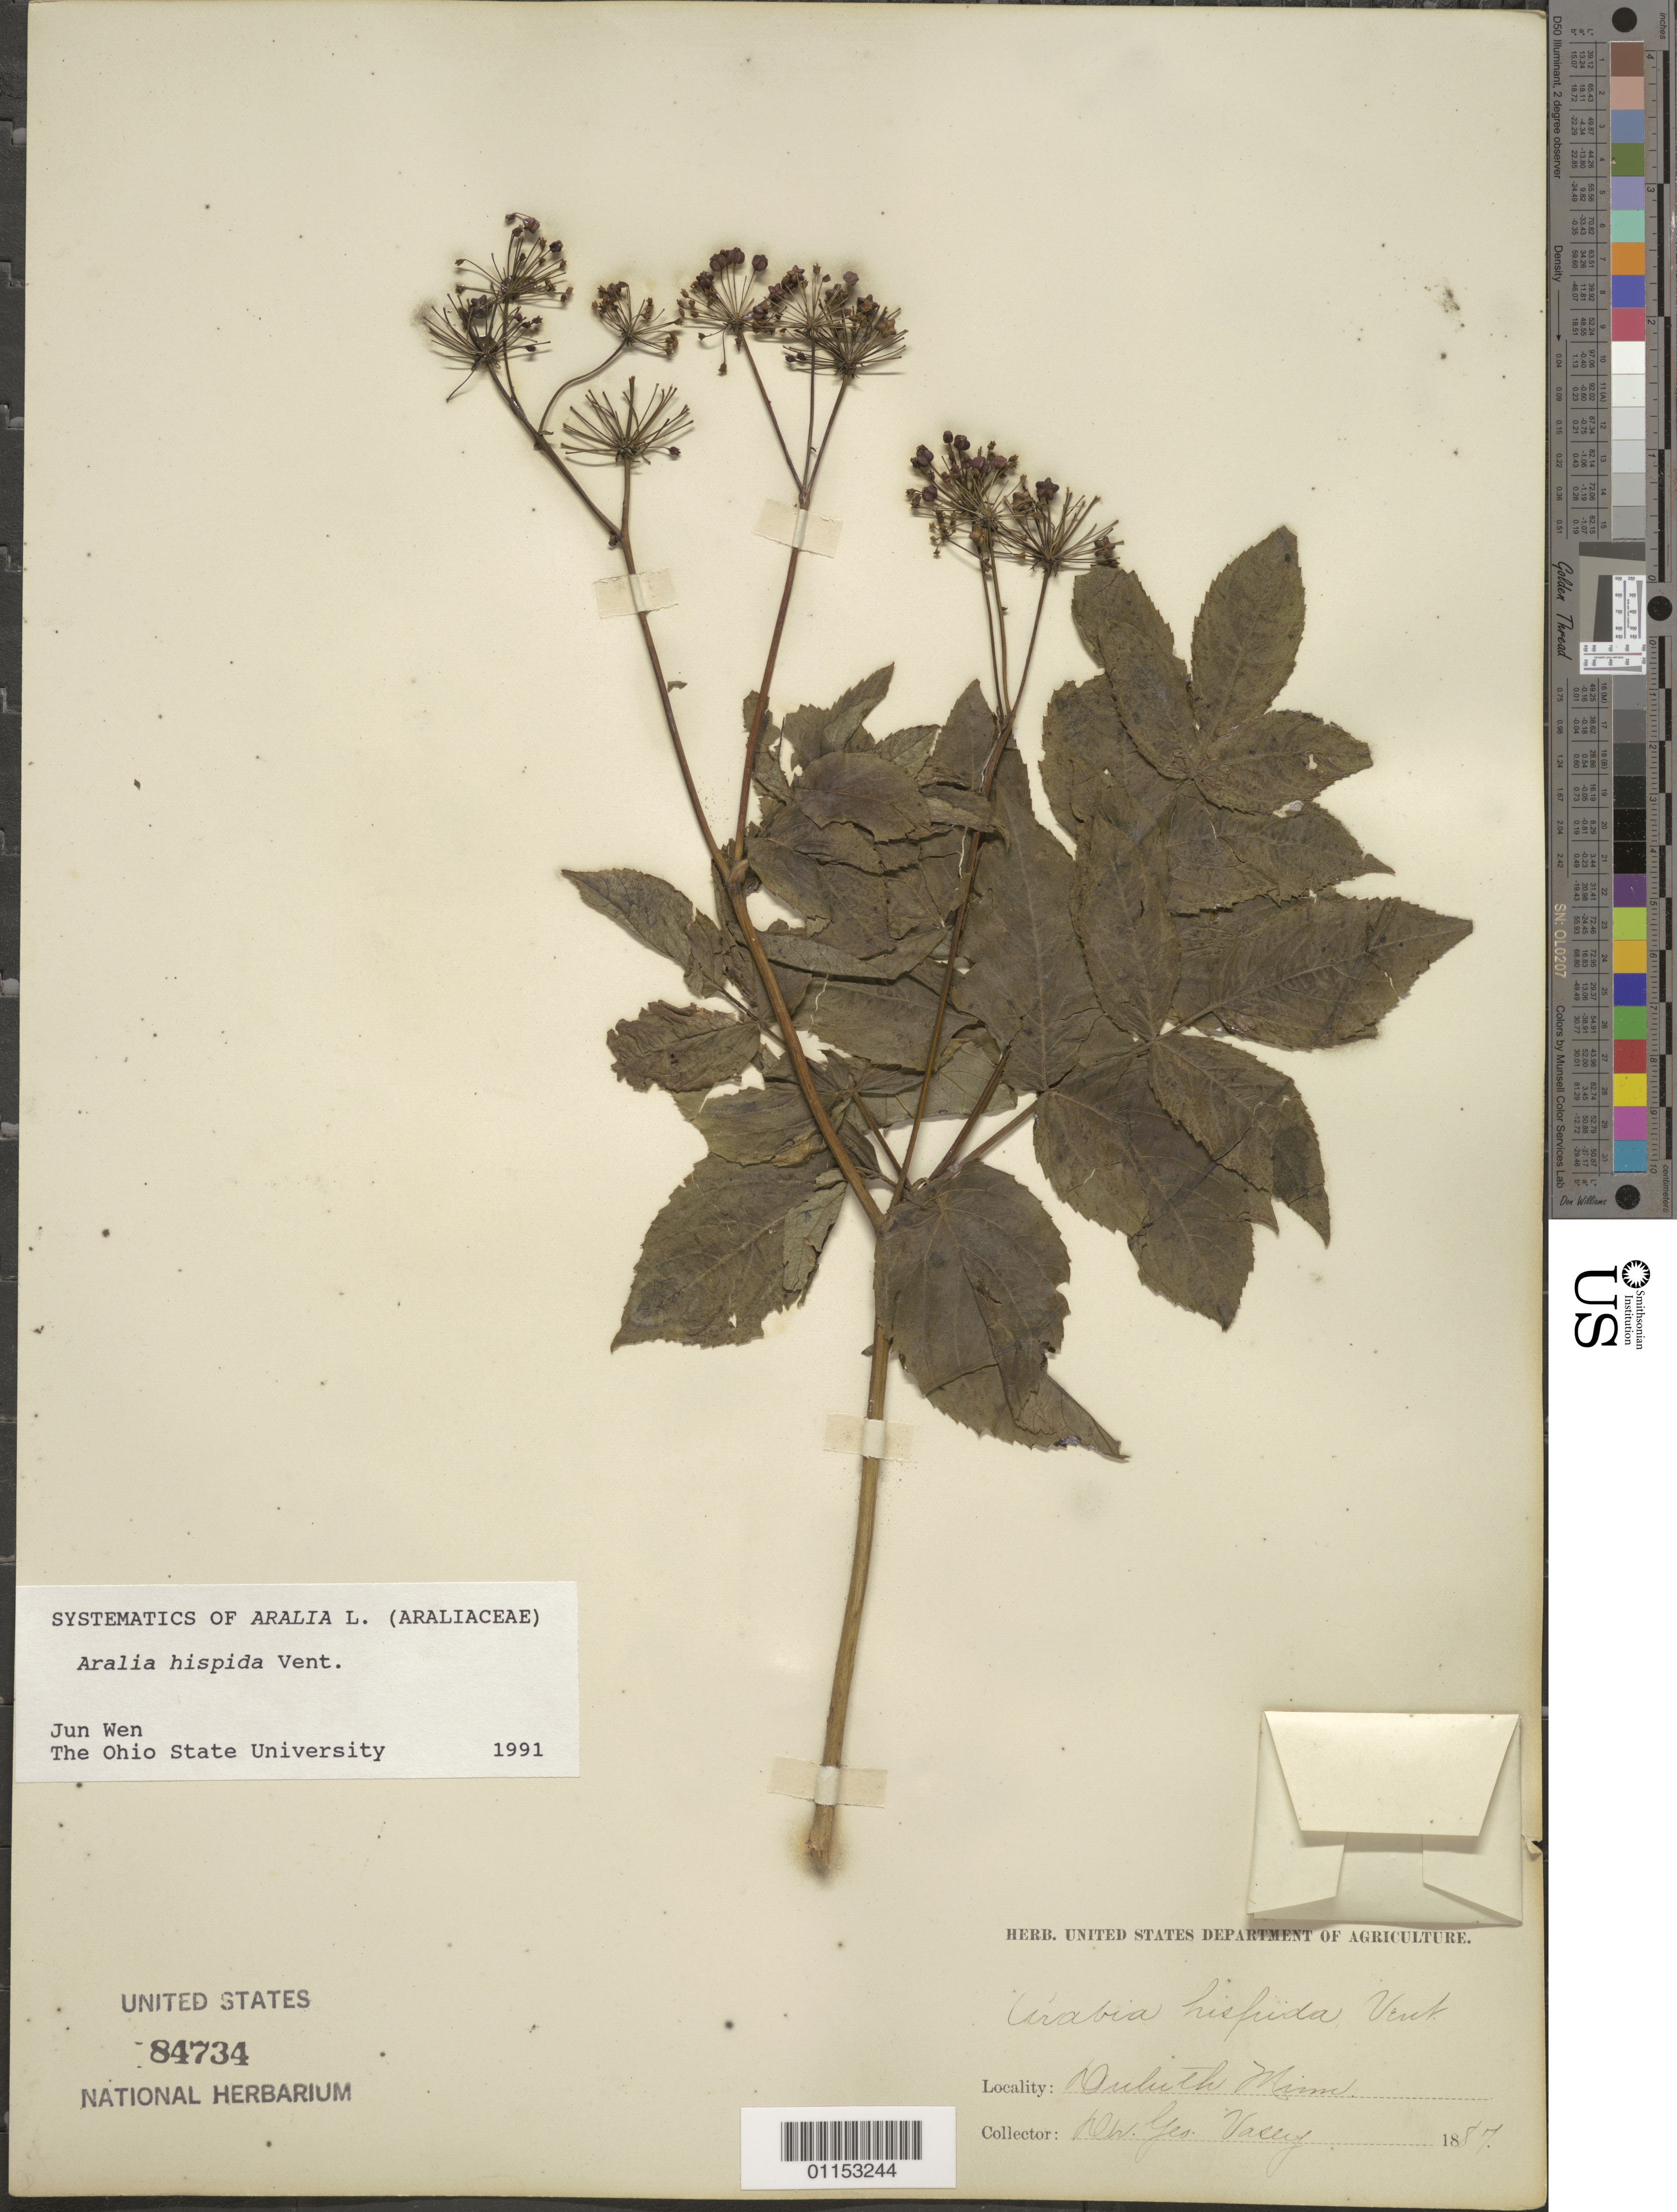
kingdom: Plantae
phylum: Tracheophyta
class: Magnoliopsida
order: Apiales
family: Araliaceae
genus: Aralia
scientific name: Aralia hispida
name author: Vent.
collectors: G. Vasey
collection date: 1887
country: United States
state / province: Minnesota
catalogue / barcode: US 84734